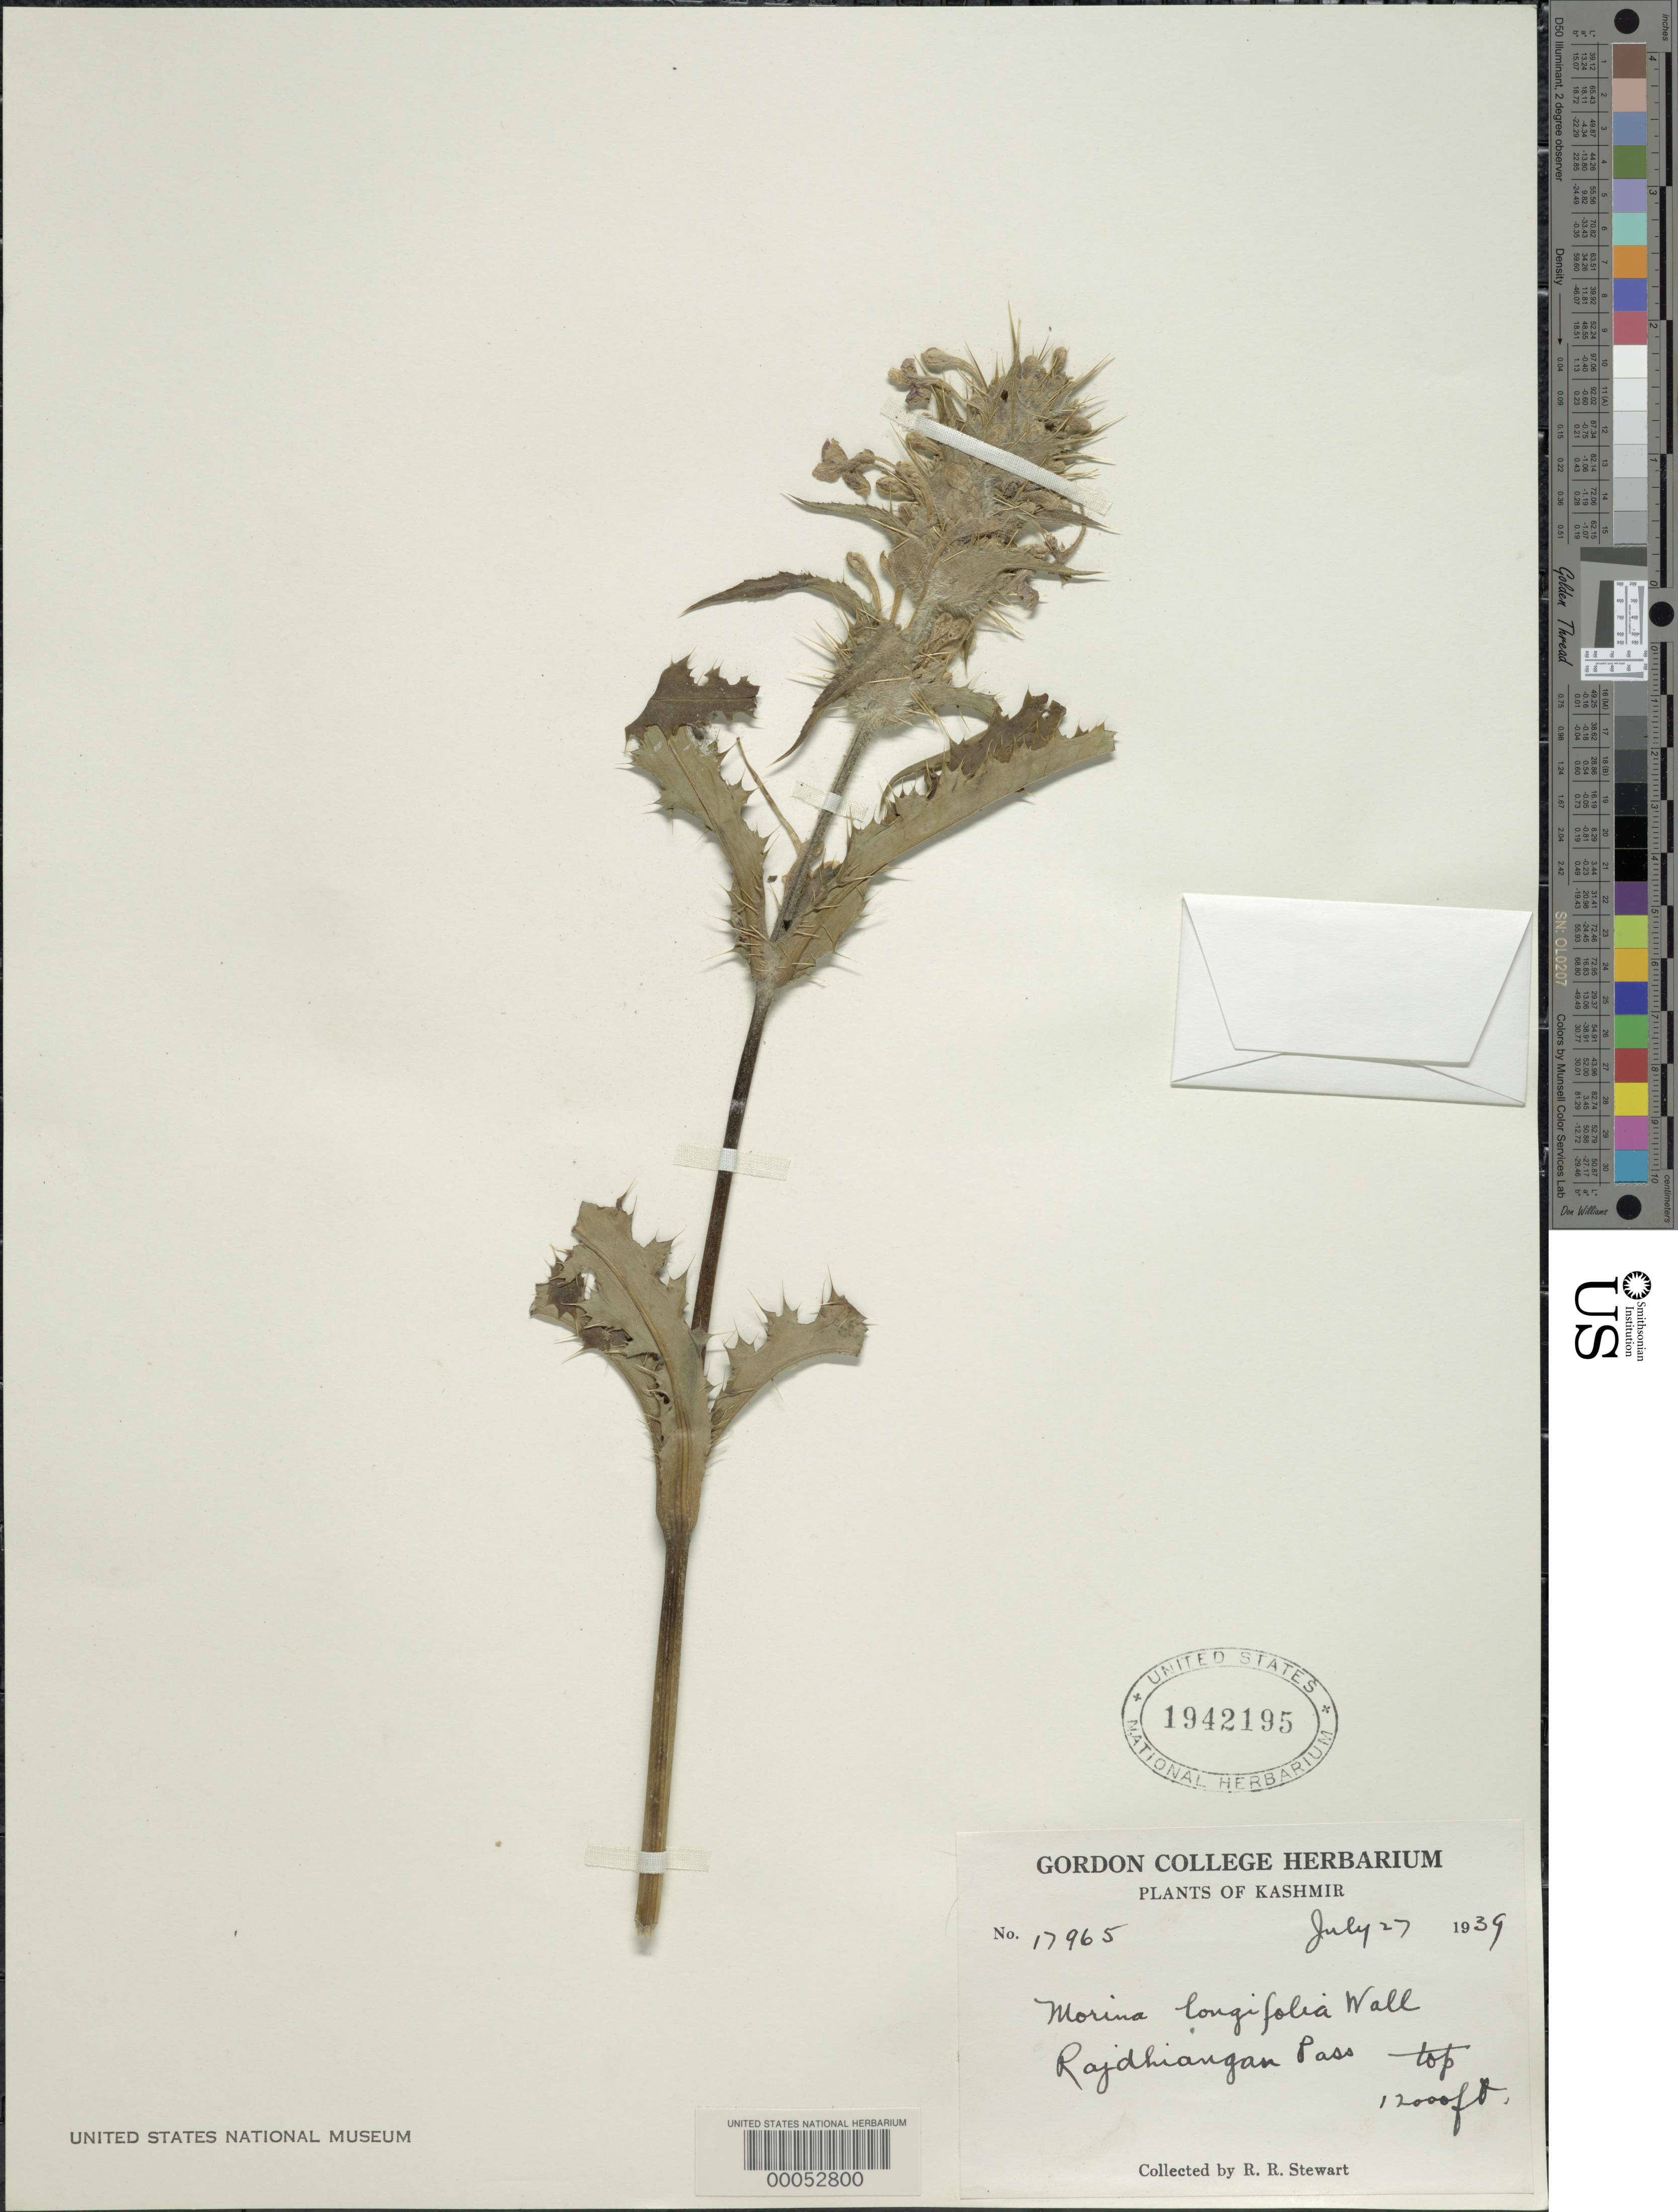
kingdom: Plantae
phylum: Tracheophyta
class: Magnoliopsida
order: Dipsacales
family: Caprifoliaceae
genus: Morina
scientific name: Morina longifolia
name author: Wall. ex DC.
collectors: R. R. Stewart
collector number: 17965a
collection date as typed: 27 Jul 1939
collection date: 1939-07-27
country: India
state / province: Jammu and Kashmir (?)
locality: Kashmir, rajdhiangan pass. [country: pakistan?]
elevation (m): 3658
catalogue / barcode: US 1942195